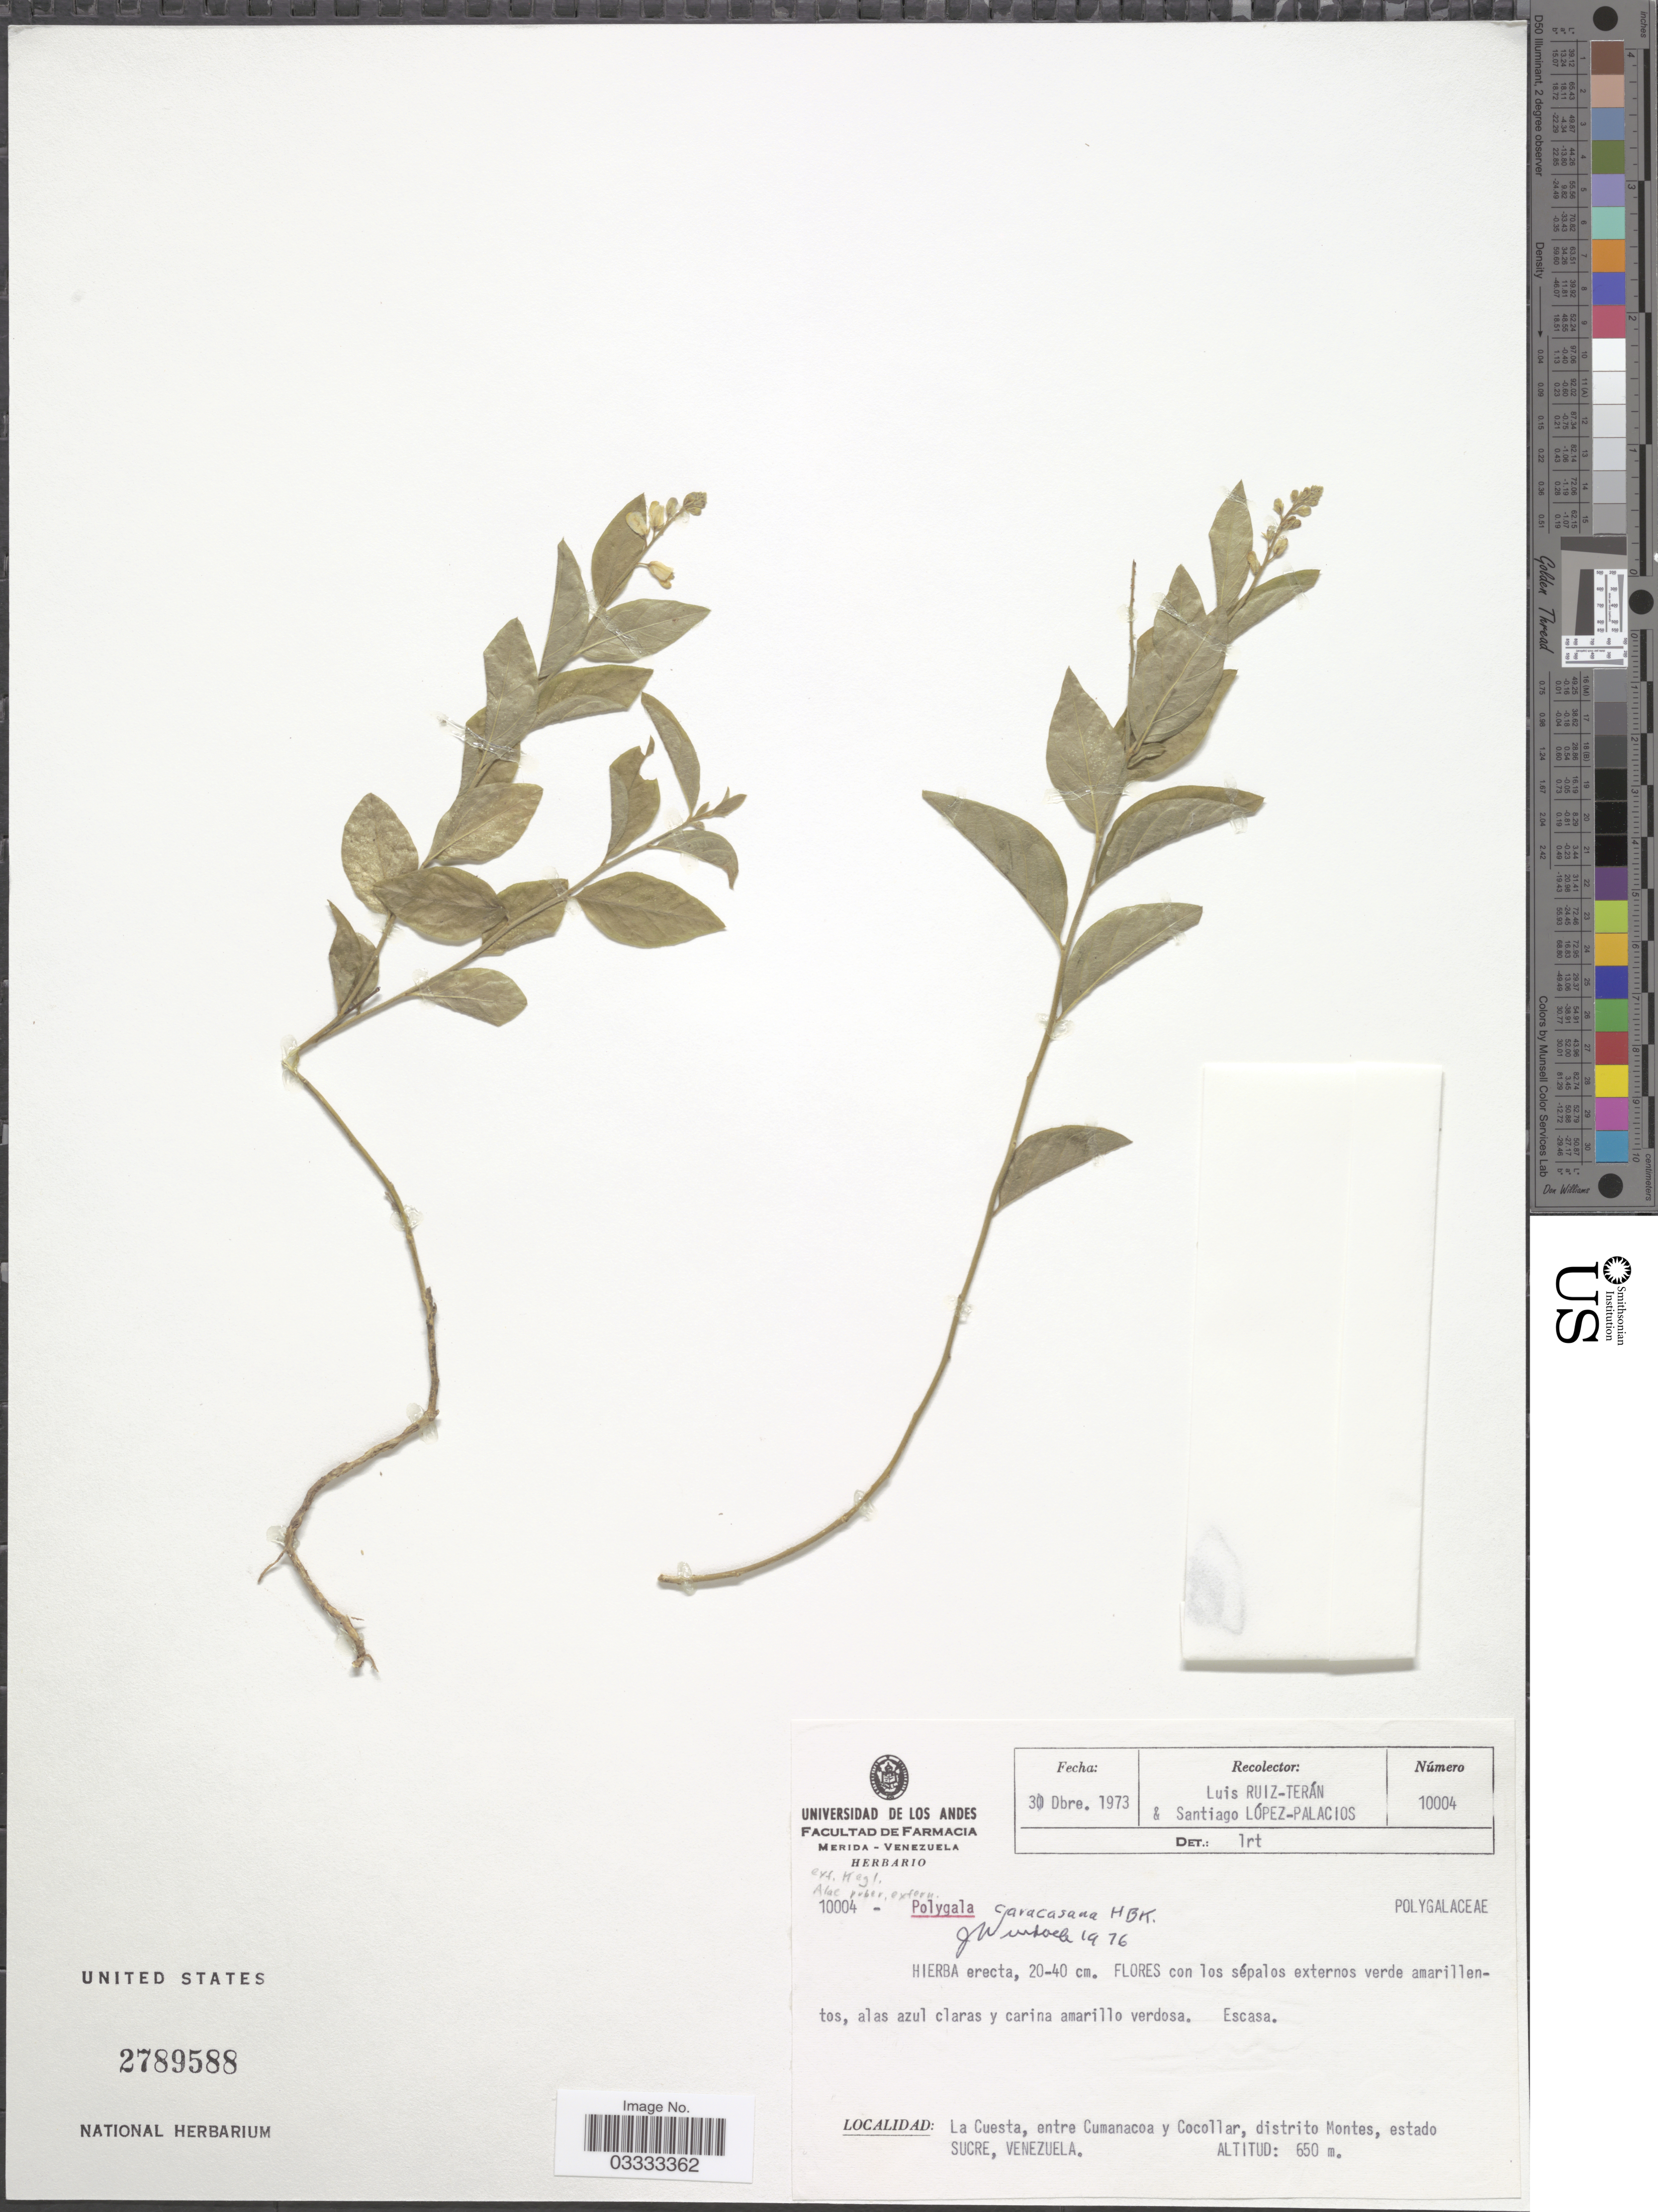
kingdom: Plantae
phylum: Tracheophyta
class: Magnoliopsida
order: Fabales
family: Polygalaceae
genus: Hebecarpa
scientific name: Hebecarpa caracasana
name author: (Kunth) J.R. Abbott & J.F.B. Pastore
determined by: Strong, Mark T., (BOT), Smithsonian Institution - National Museum of Natural History (UNITED STATES)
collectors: L. E. Ruíz-Terán & S. López-Palacios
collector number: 10004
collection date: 1973-10-30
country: Venezuela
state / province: Sucre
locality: La Cuesta, entre Cumanacoa y Cocollar, distrito Montes.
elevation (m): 650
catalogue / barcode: US 2789588